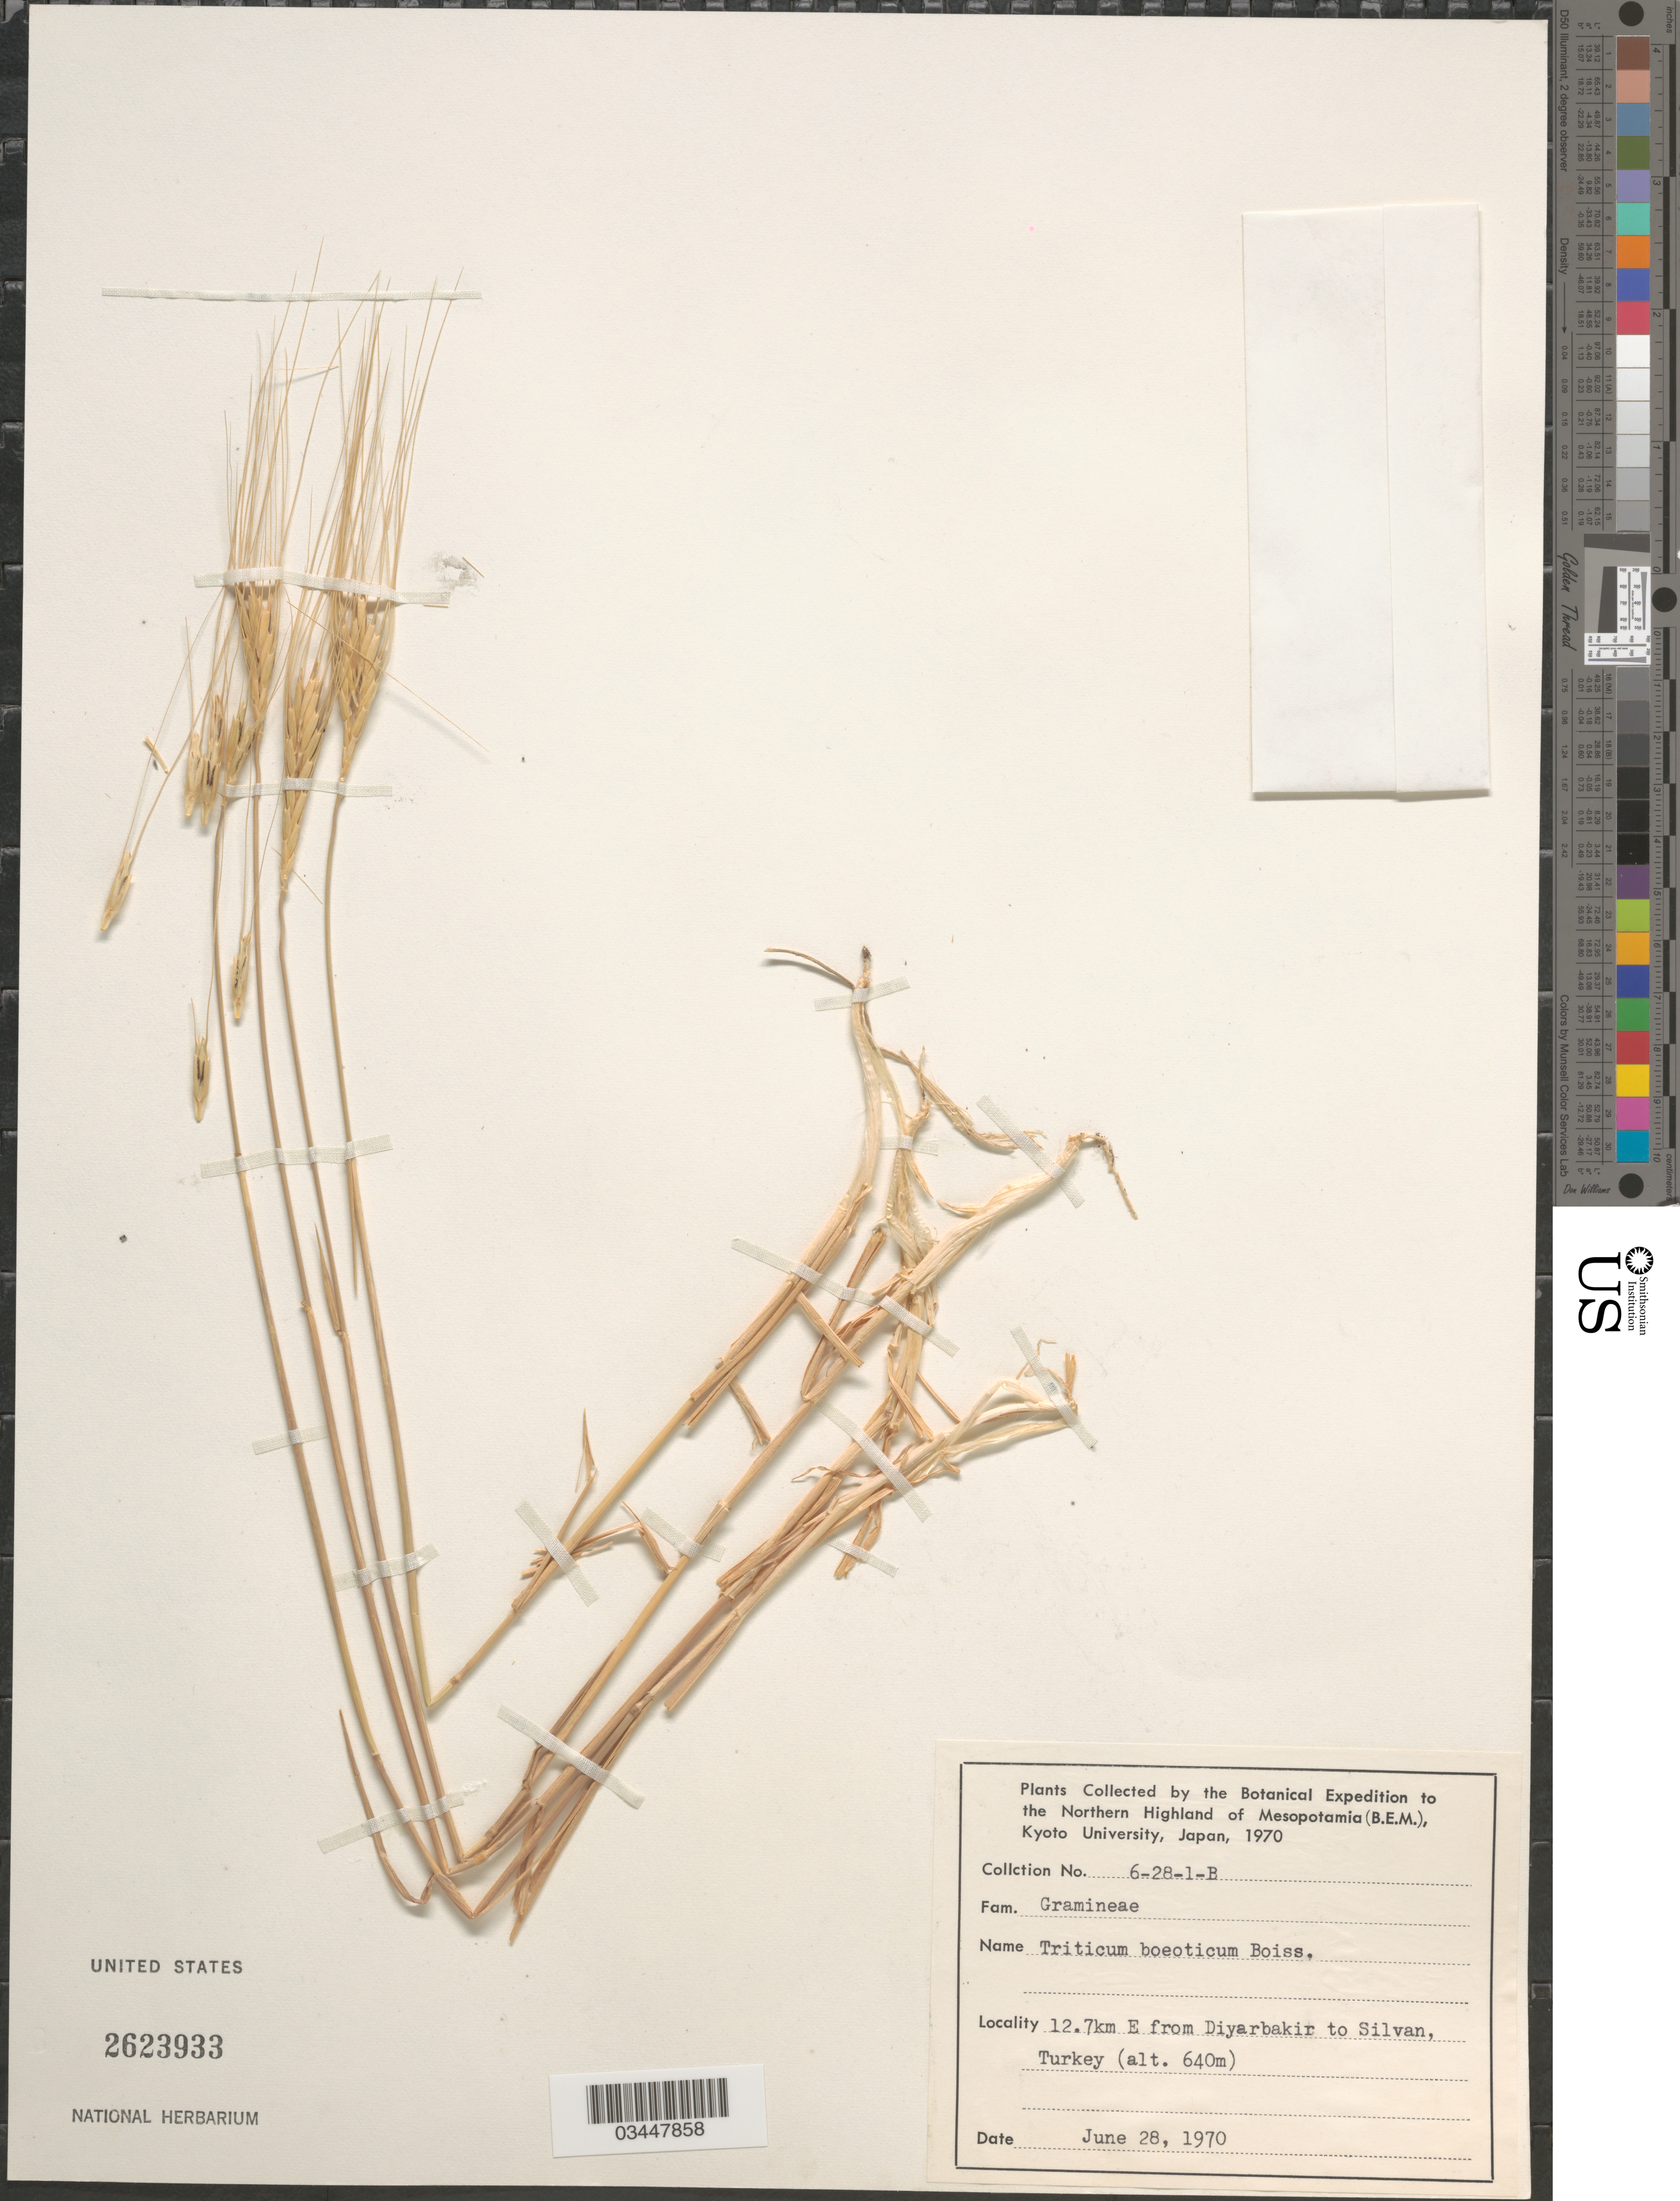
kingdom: Plantae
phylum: Tracheophyta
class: Liliopsida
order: Poales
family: Poaceae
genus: Triticum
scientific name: Triticum boeoticum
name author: Boiss.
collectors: Botanical Expedition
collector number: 6-28-1-B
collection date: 1970-06-28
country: Turkey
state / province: Diyarbakir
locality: To the Northern Highland of Mesopotamia (B.E.M.). 12.7km E from Diyarbakir to Silvan.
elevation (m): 640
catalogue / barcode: US 2623933